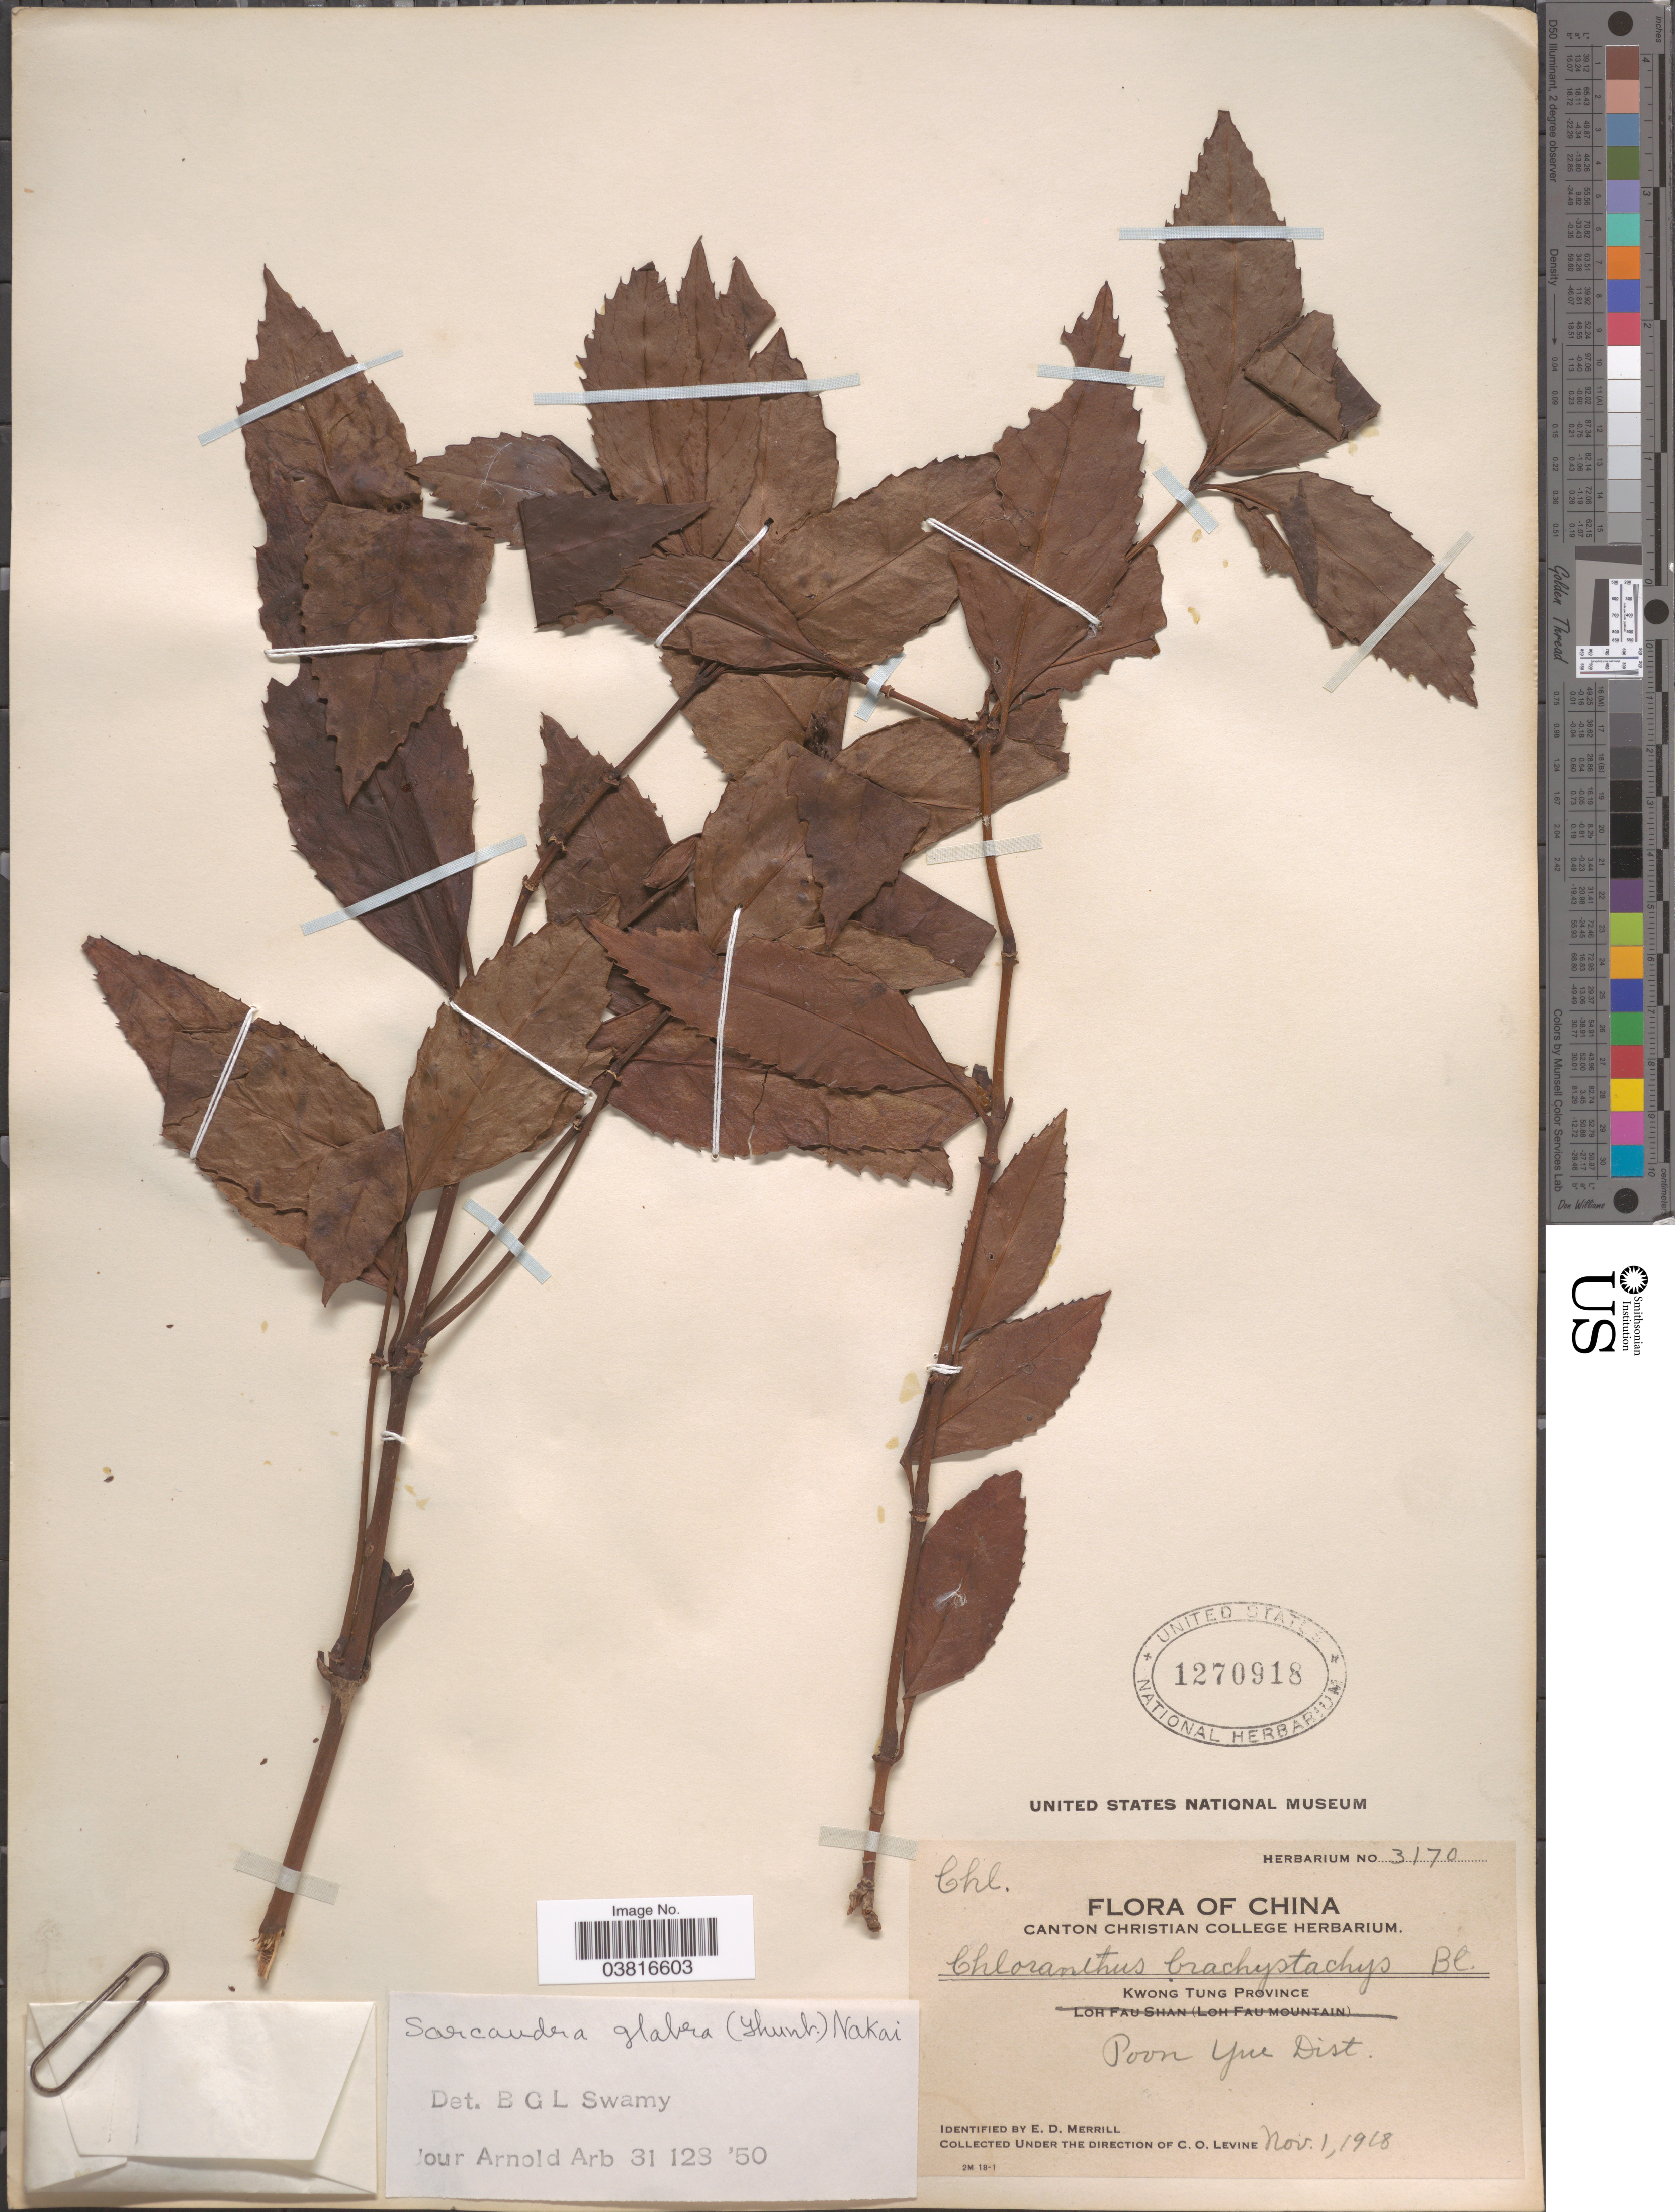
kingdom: Plantae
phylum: Tracheophyta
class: Magnoliopsida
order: Chloranthales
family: Chloranthaceae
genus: Sarcandra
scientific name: Sarcandra glabra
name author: (Thunb.) Nakai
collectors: C. O. Levine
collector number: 3170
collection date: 1918-11-01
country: China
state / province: Guangdong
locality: Kwong Tung Province. Poon Yue Dist.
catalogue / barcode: US 1270918